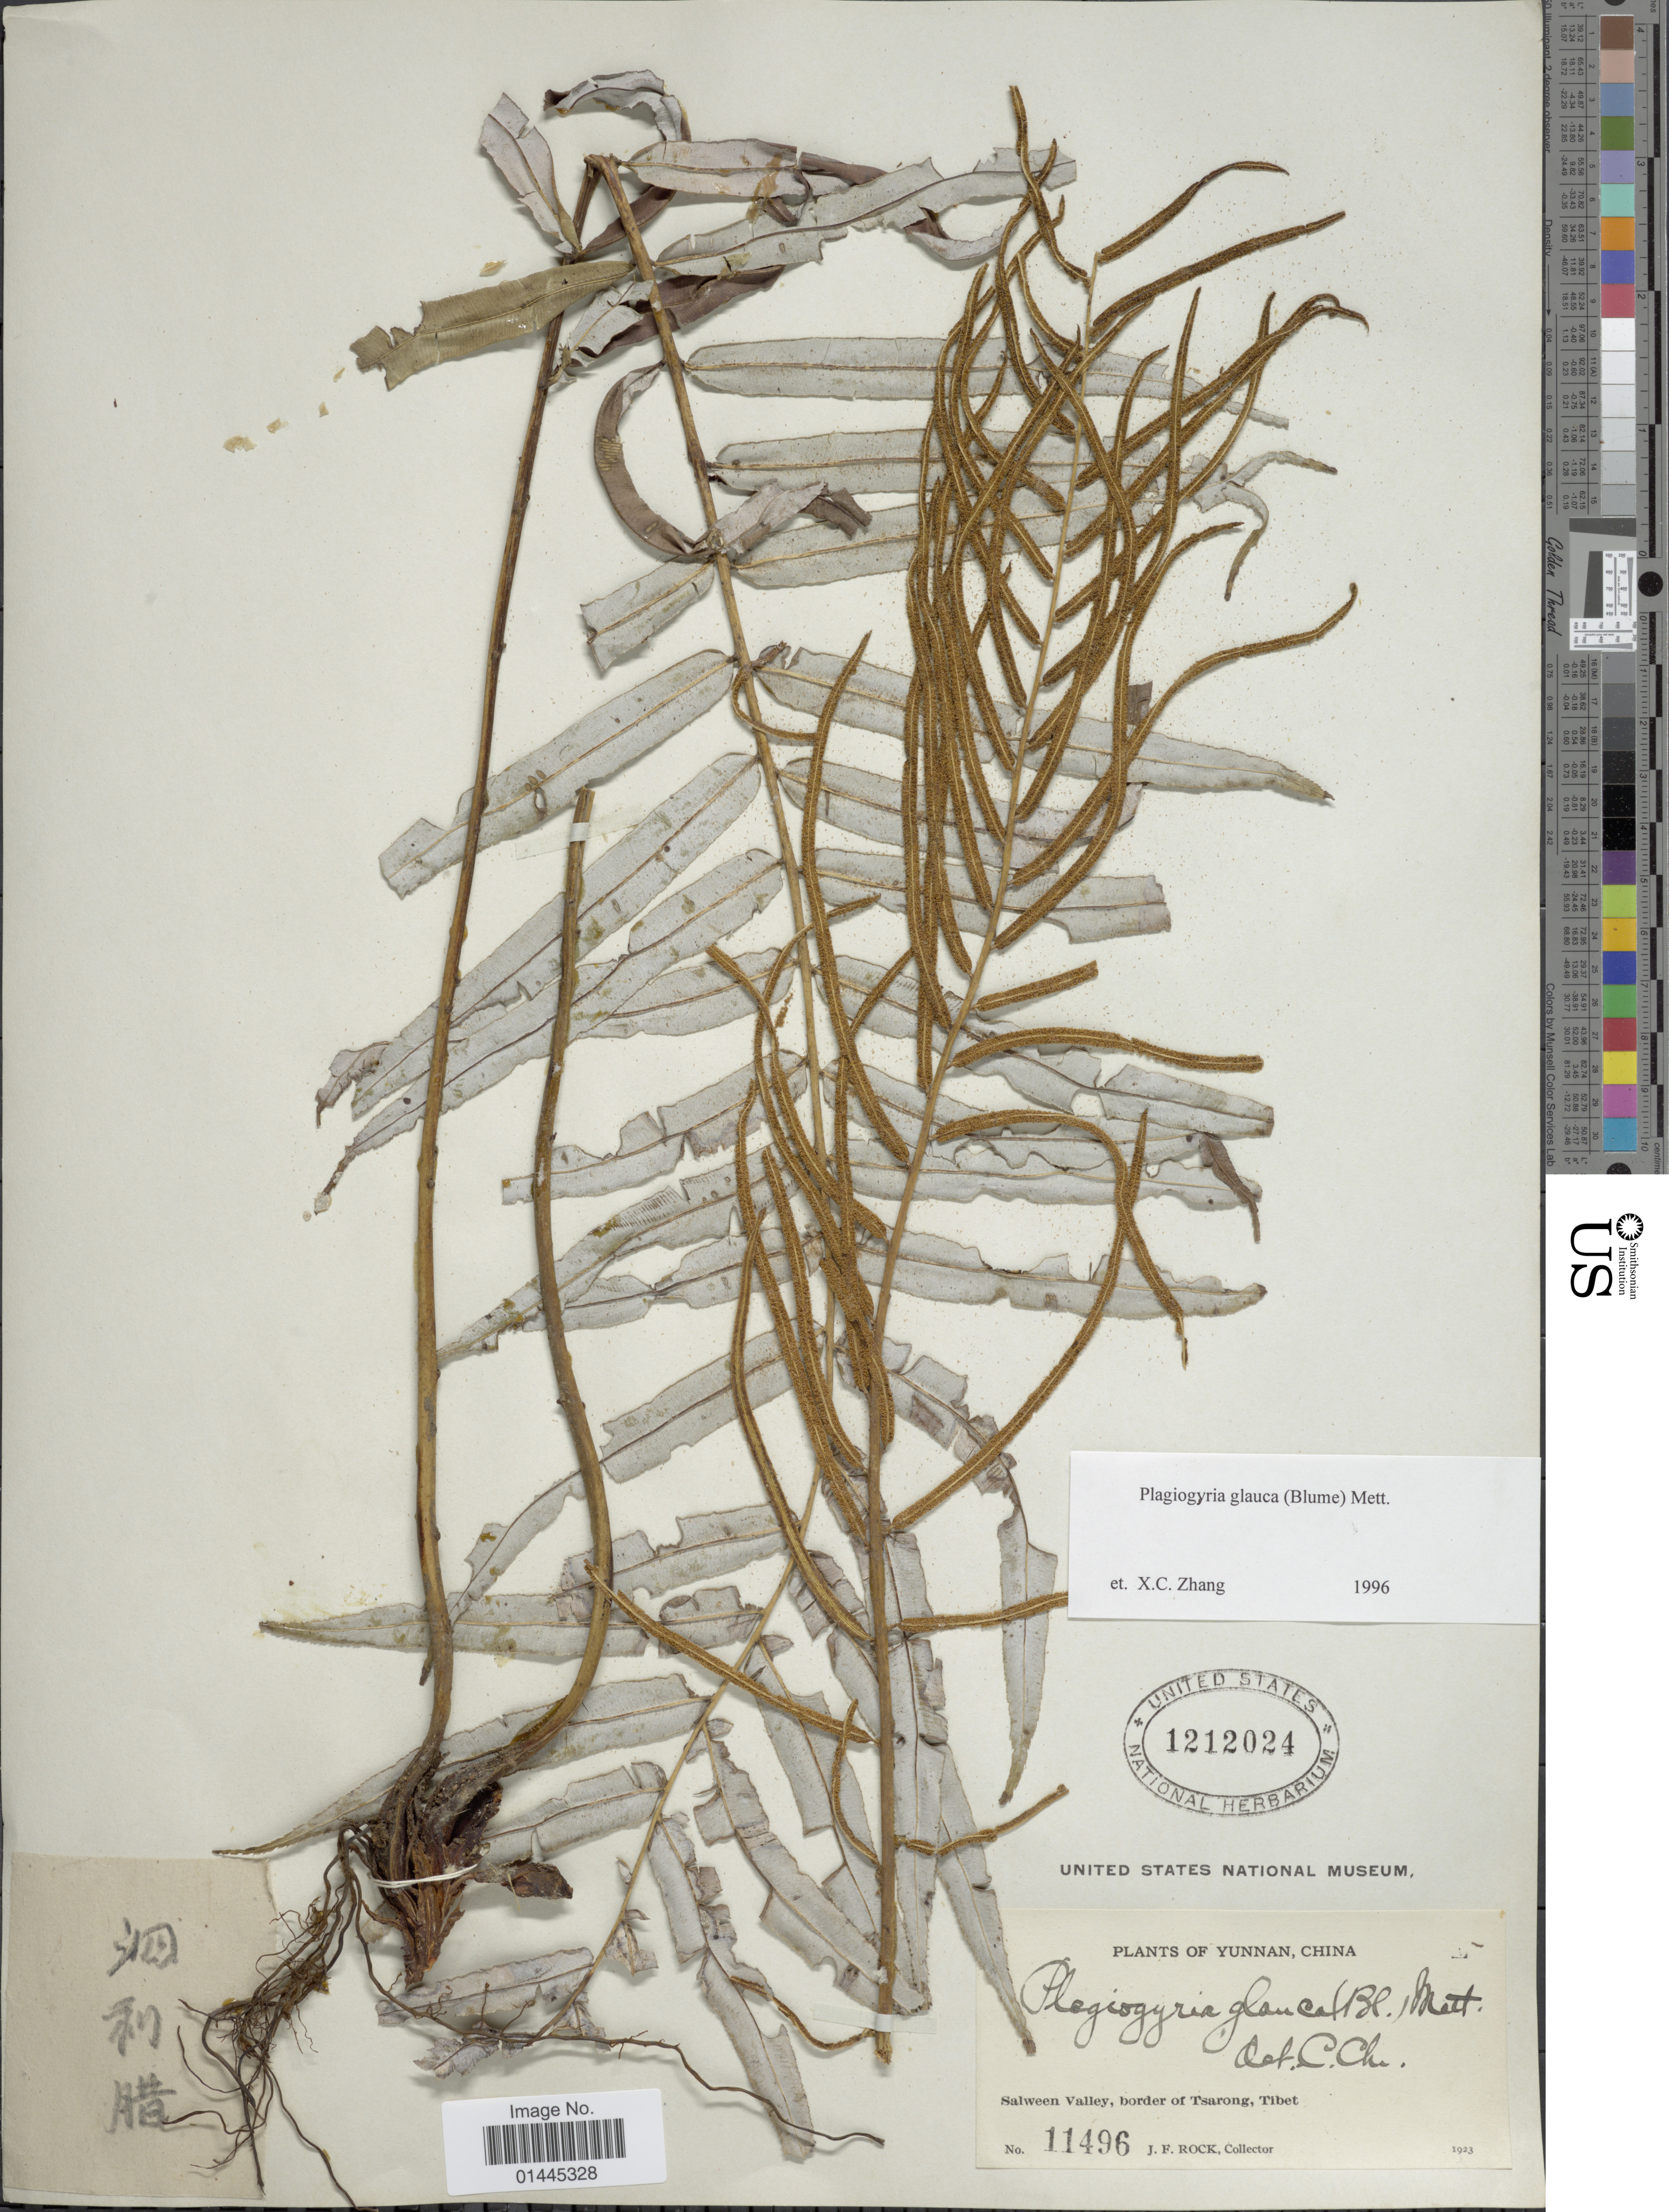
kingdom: Plantae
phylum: Tracheophyta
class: Polypodiopsida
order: Cyatheales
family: Plagiogyriaceae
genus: Plagiogyria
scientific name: Plagiogyria glauca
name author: (Blume) Mett.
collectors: J. F. Rock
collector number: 11496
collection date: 1923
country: China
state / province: Yunnan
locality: Salween Valley, border of Tsarong, Tibet.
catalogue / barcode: US 1212024